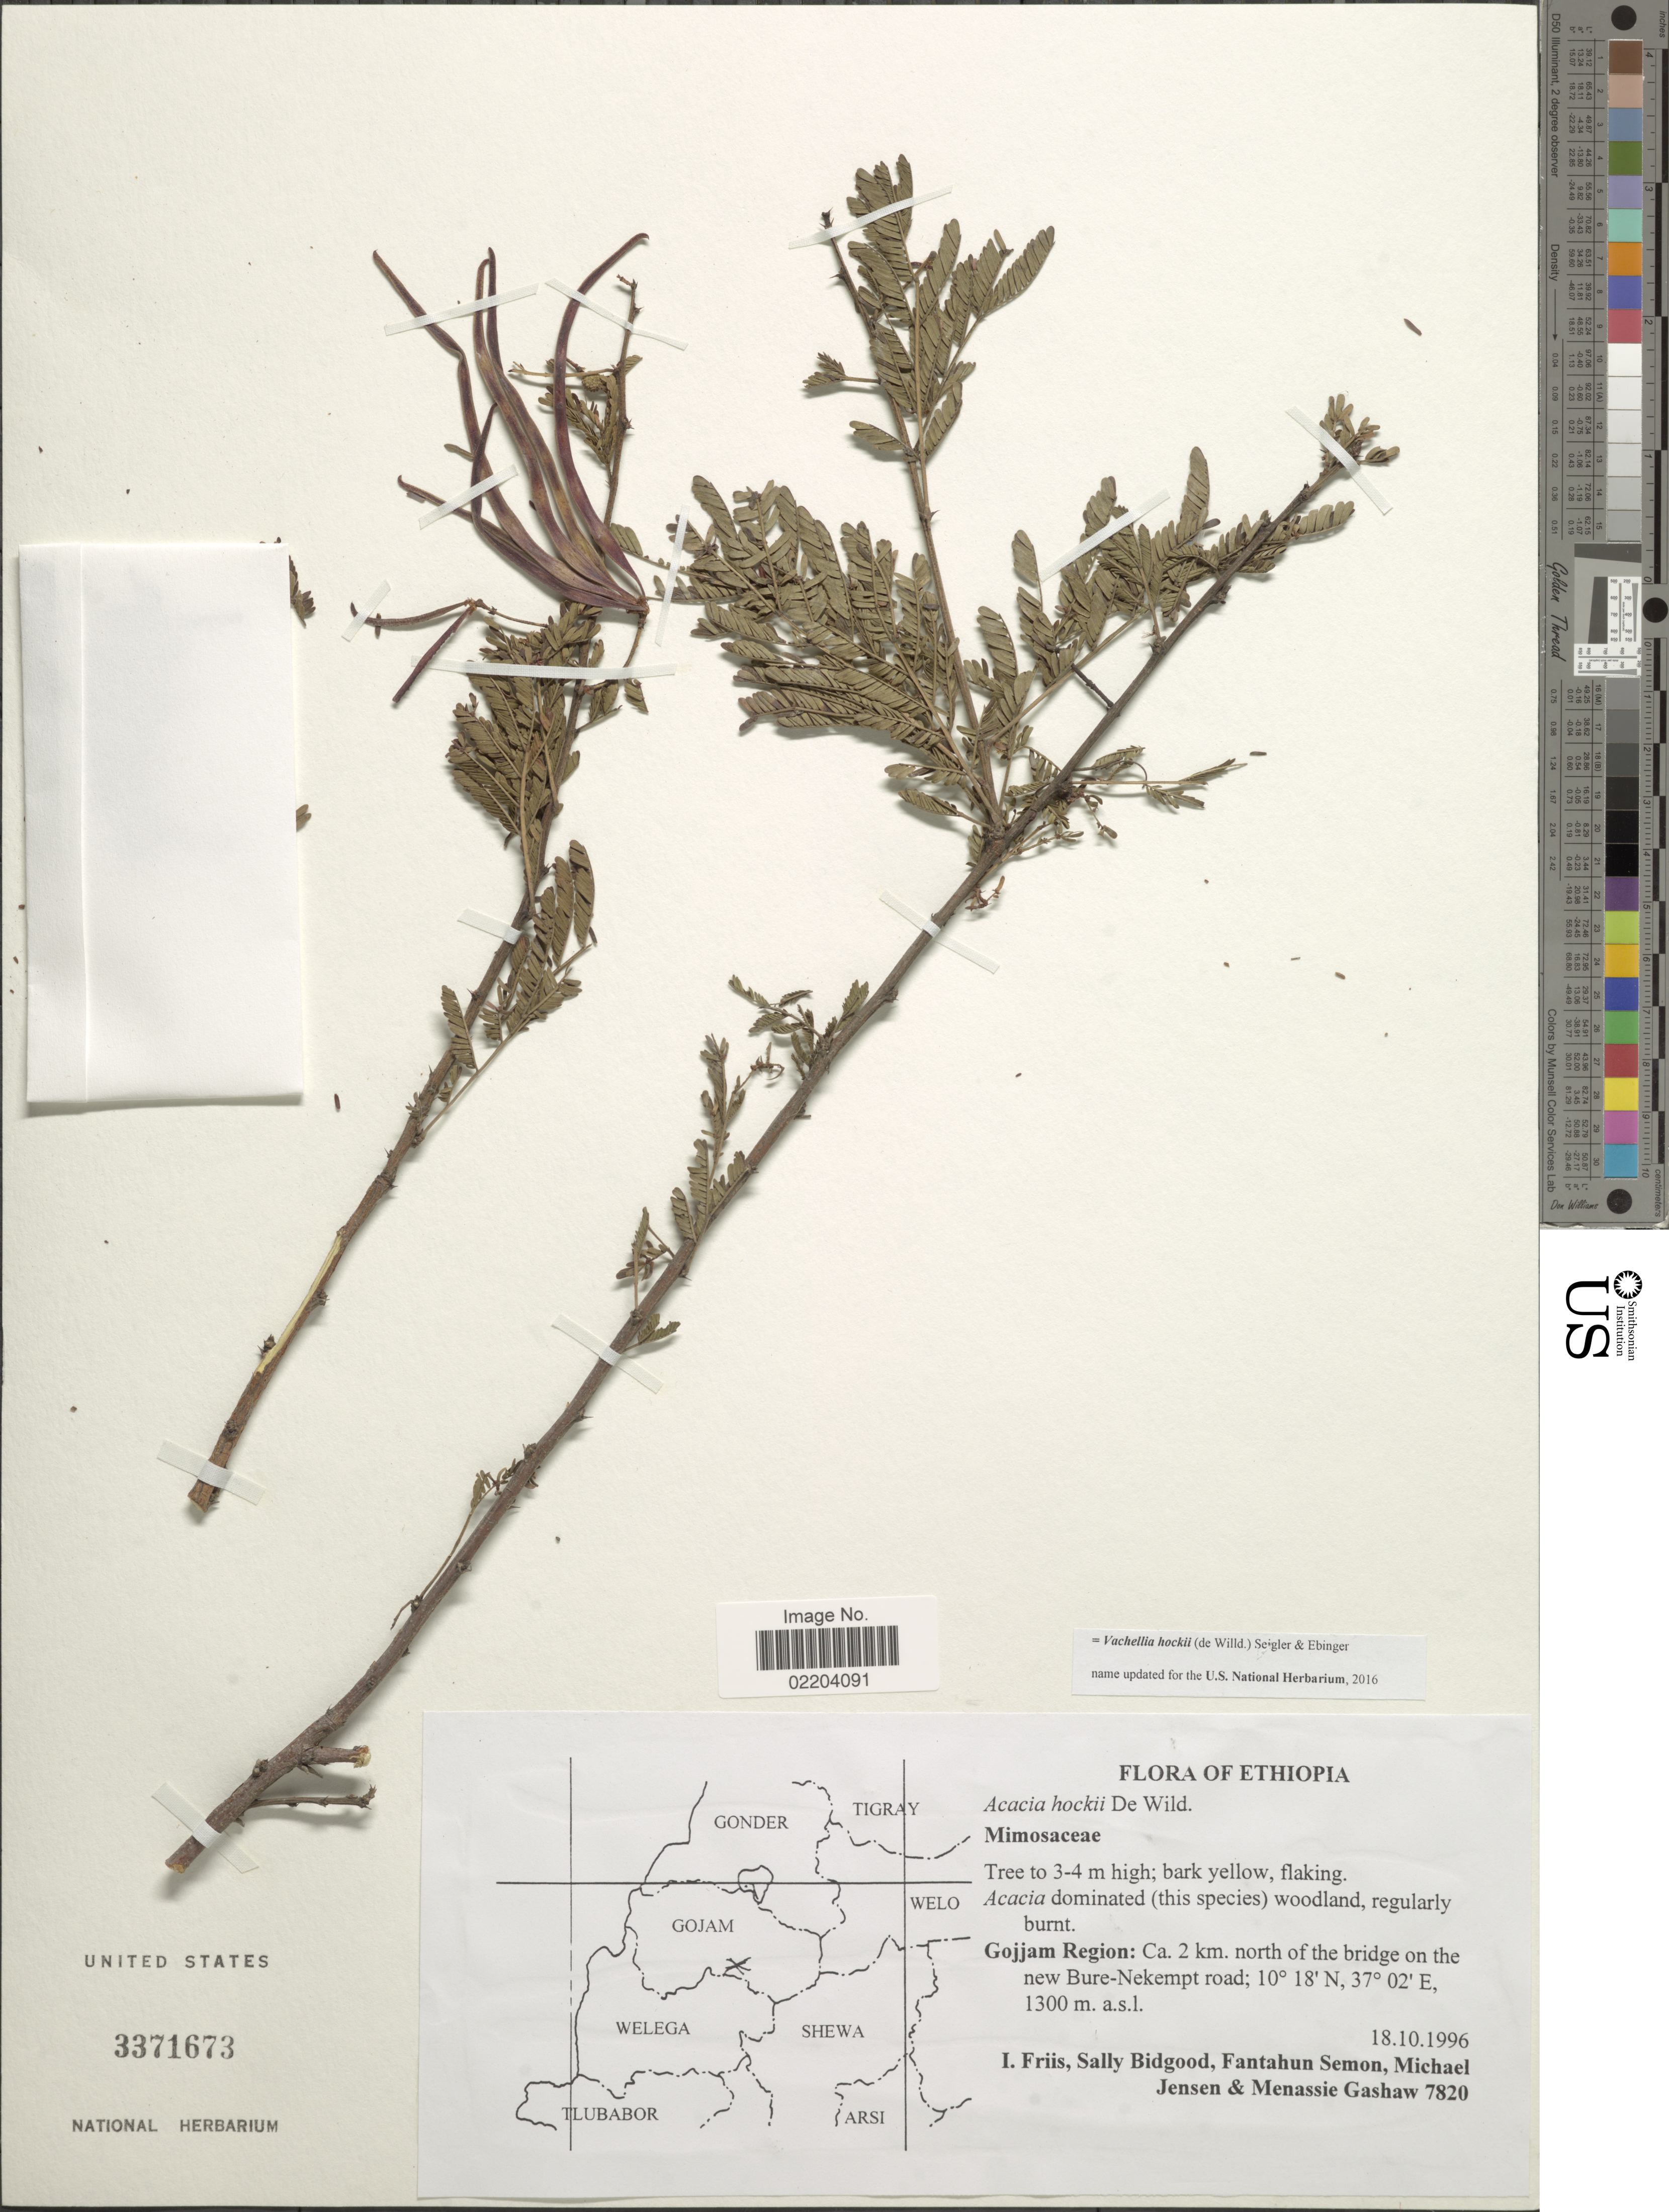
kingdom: Plantae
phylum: Tracheophyta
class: Magnoliopsida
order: Fabales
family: Fabaceae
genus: Vachellia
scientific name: Vachellia hockii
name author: (De Wild.) Seigler & Ebinger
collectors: I. Friis, S. Bidgood, F. Semon, M. Jensen & M. Gashaw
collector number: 7820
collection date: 1996-10-18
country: Ethiopia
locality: Gojjam Region: Ca. 2 km. north of the bridge on the new Bure-Nekempt road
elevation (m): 1300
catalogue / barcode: US 3371673